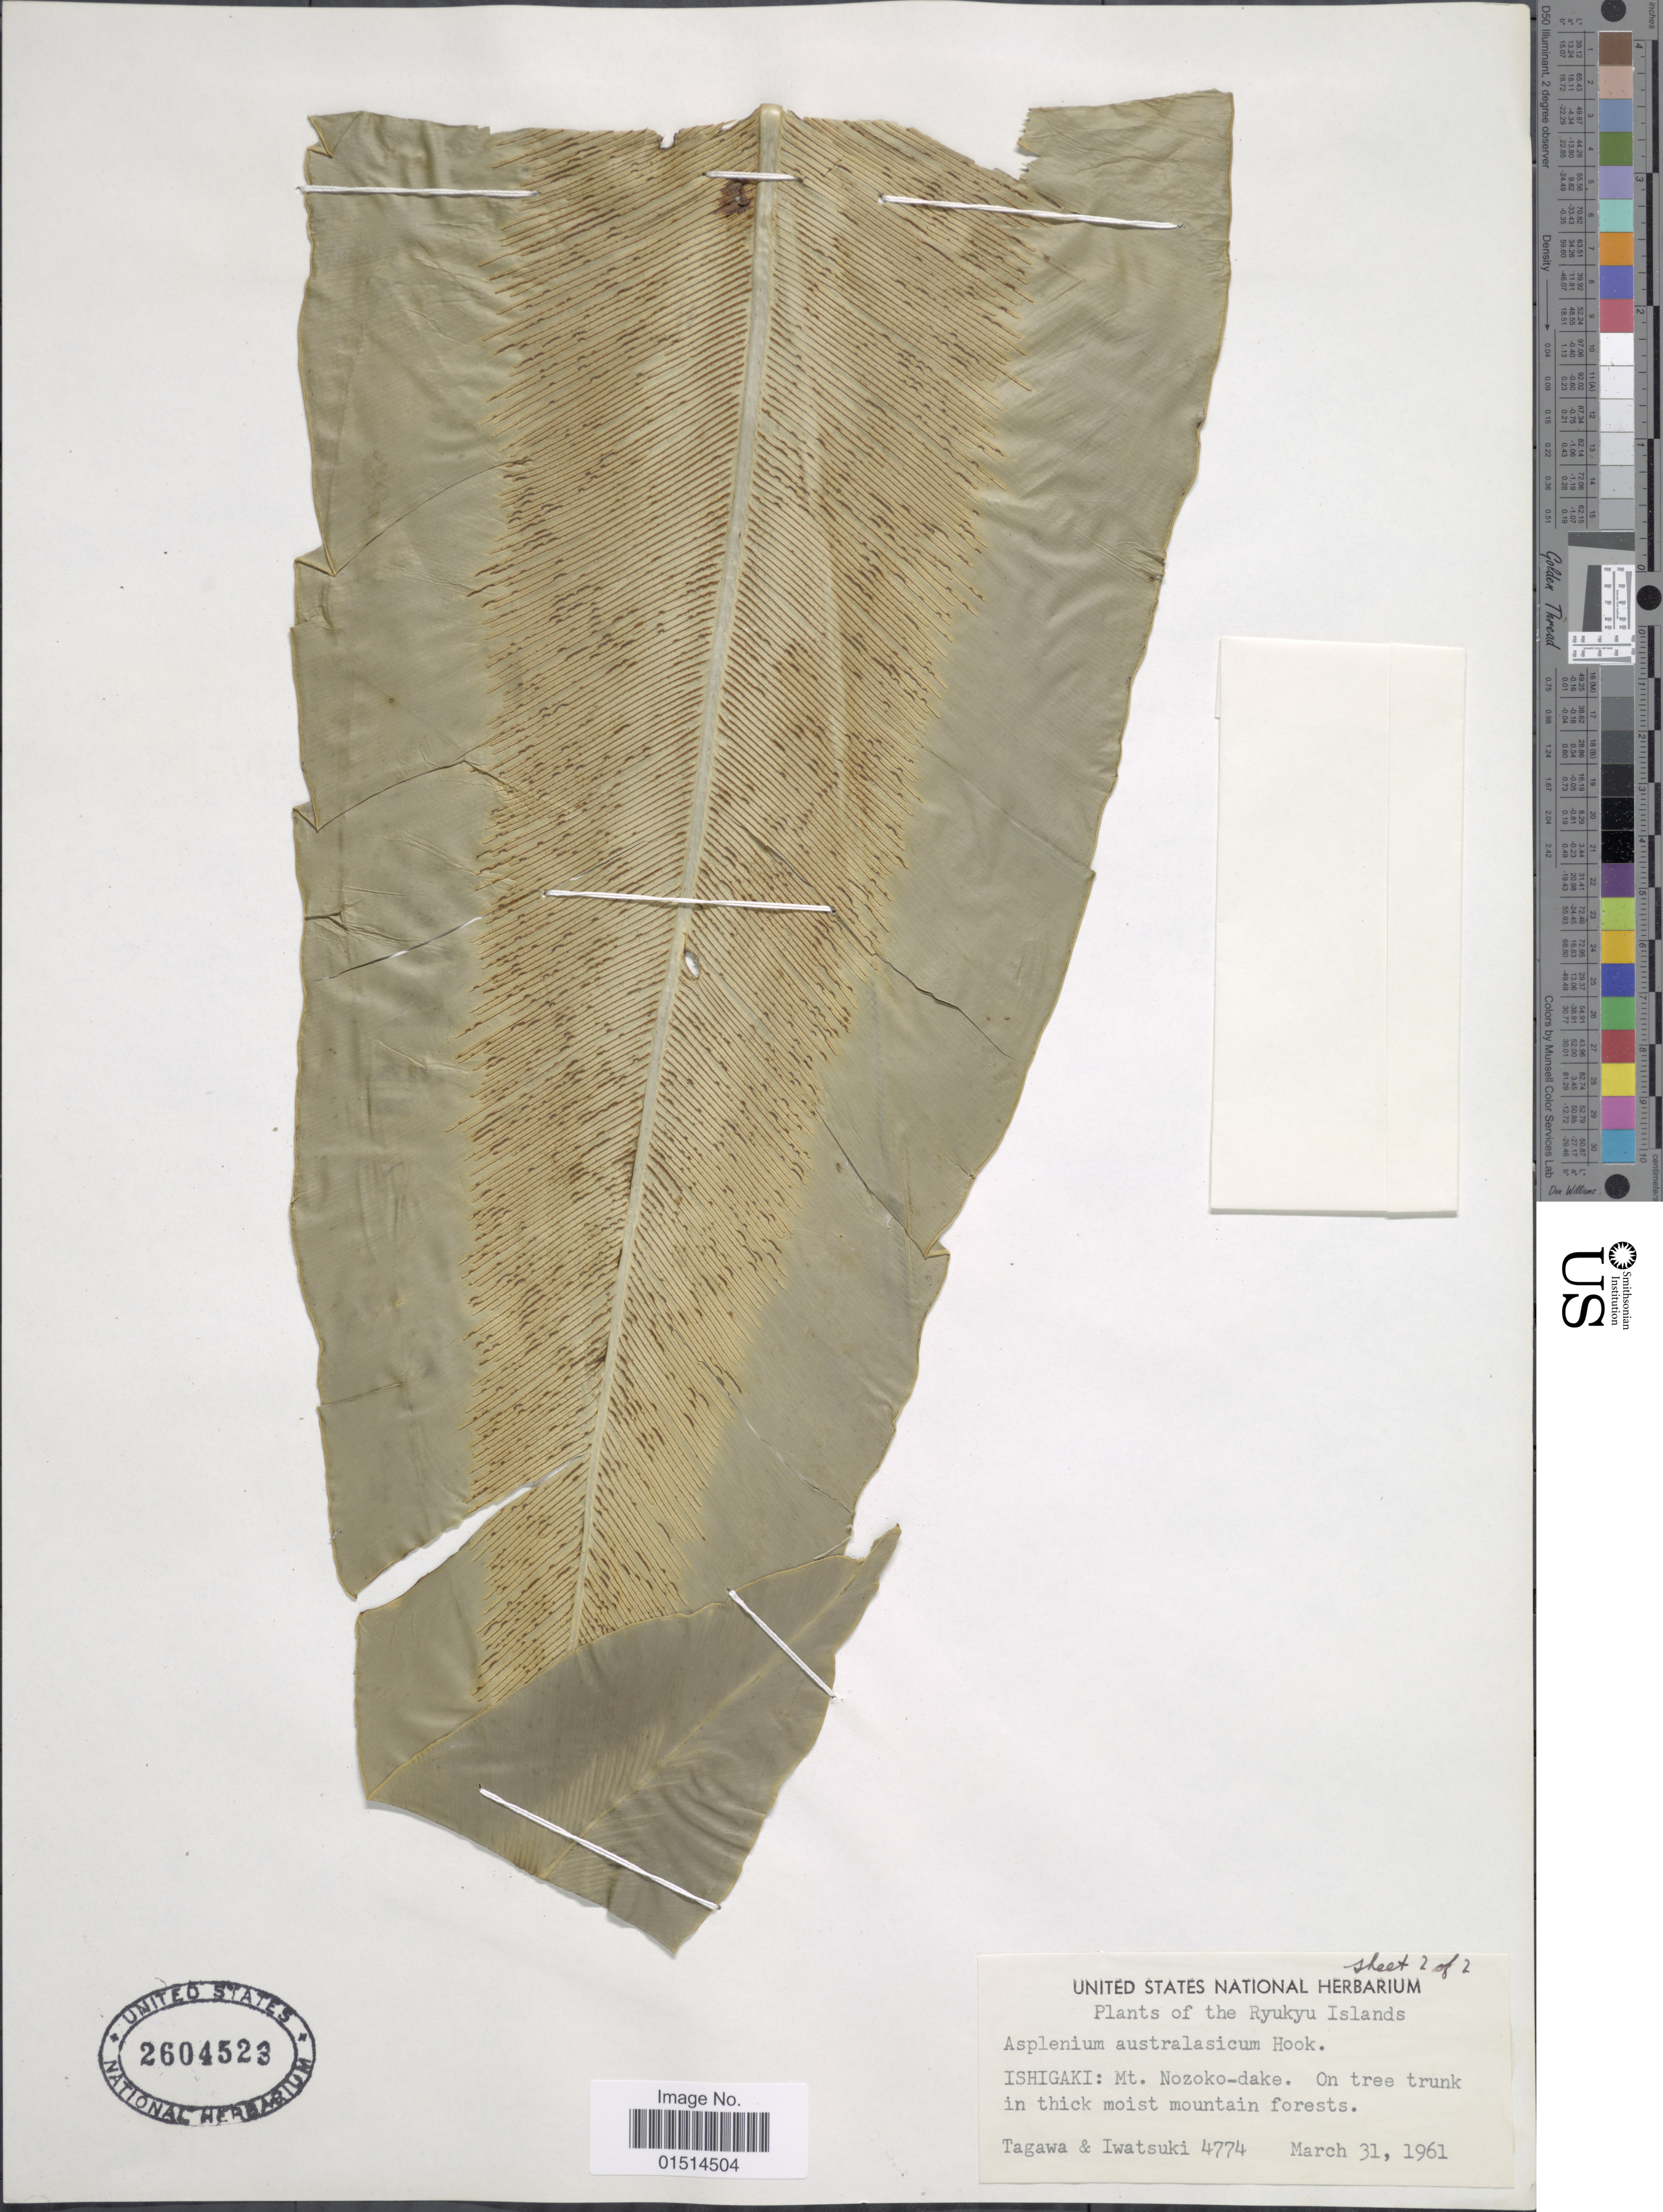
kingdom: Plantae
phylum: Tracheophyta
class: Polypodiopsida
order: Polypodiales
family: Aspleniaceae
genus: Asplenium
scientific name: Asplenium australasicum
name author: (Sm.) Hook.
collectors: A. Tagawa & Iwatsuki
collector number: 4774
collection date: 1961-03-31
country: Japan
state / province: Okinawa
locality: Ishigaki: Mt. Nozoko-dake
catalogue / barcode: US 2604523